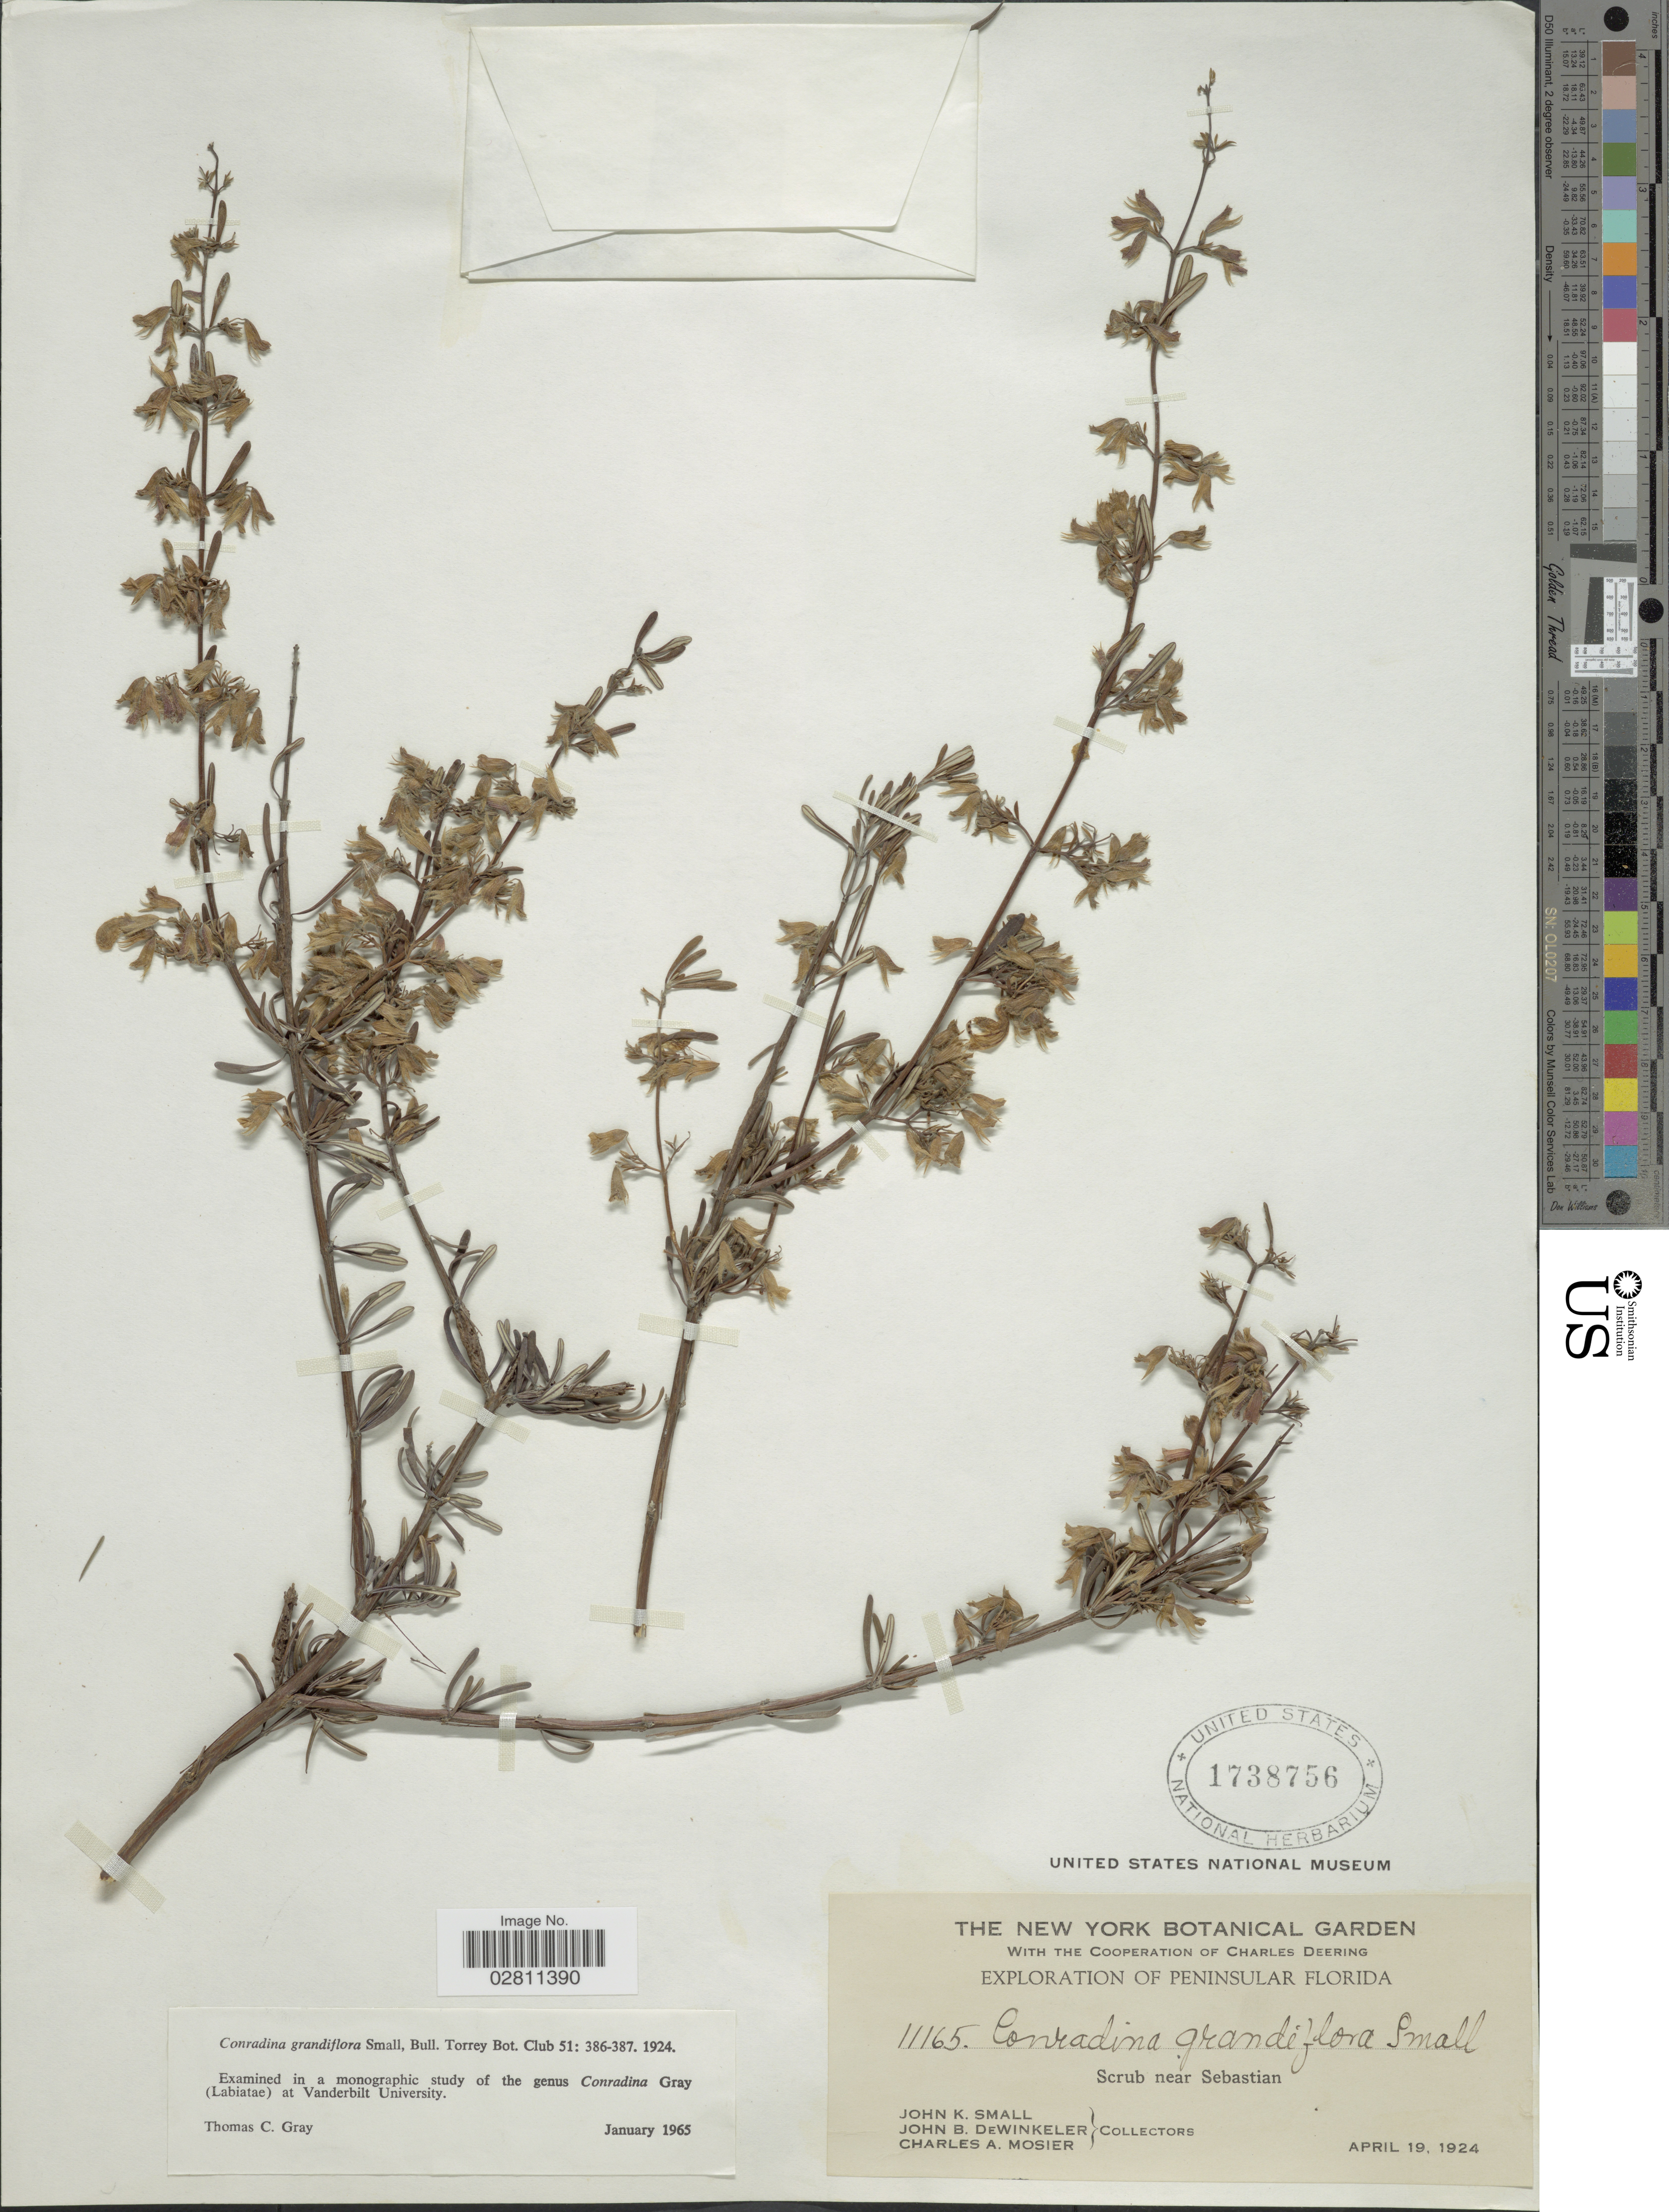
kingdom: Plantae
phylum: Tracheophyta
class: Magnoliopsida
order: Lamiales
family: Lamiaceae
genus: Conradina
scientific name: Conradina grandiflora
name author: Small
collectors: J. K. Small, J. B. Dewinkeler & C. A. Mosier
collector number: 11165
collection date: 1924-04-19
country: United States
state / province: Florida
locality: Peninsular Florida. Scrub near Sebastian.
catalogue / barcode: US 1738756